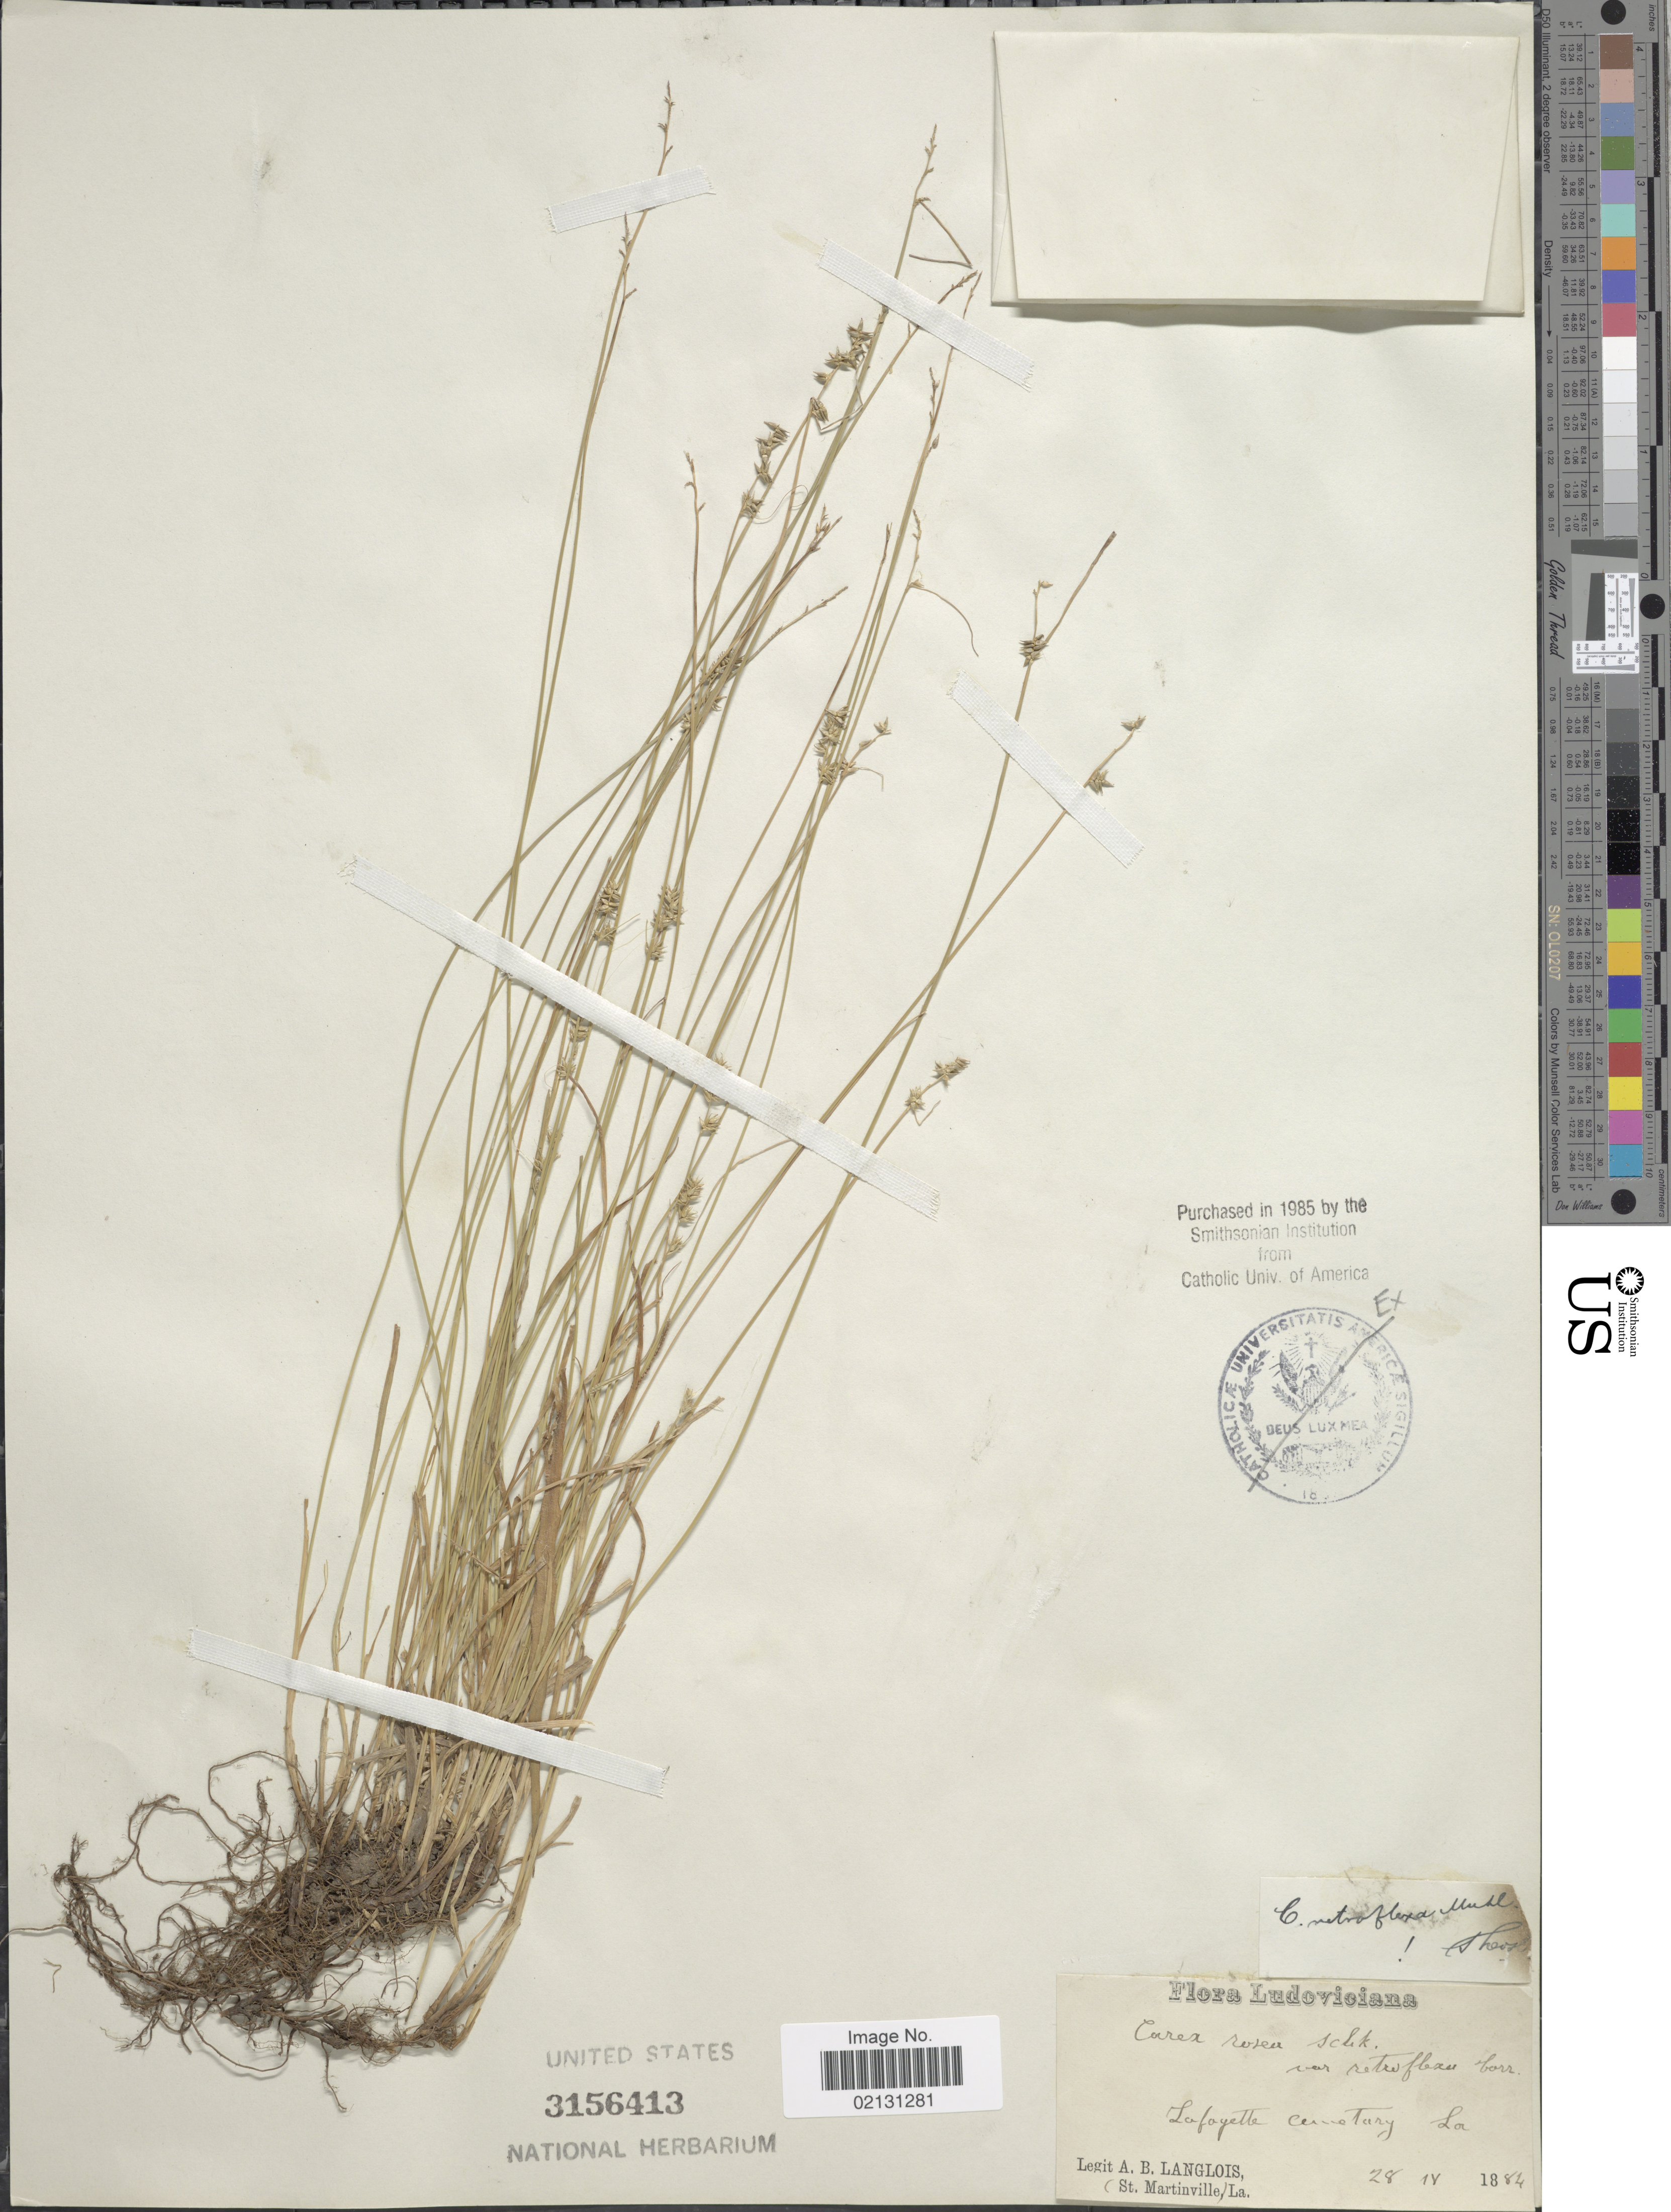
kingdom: Plantae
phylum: Tracheophyta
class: Liliopsida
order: Poales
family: Cyperaceae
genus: Carex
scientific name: Carex retroflexa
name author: Muhl. ex Willd.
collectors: A. Langlois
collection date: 1884-04-28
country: United States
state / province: Louisiana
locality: Lafayette cemetary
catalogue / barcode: US 3156413